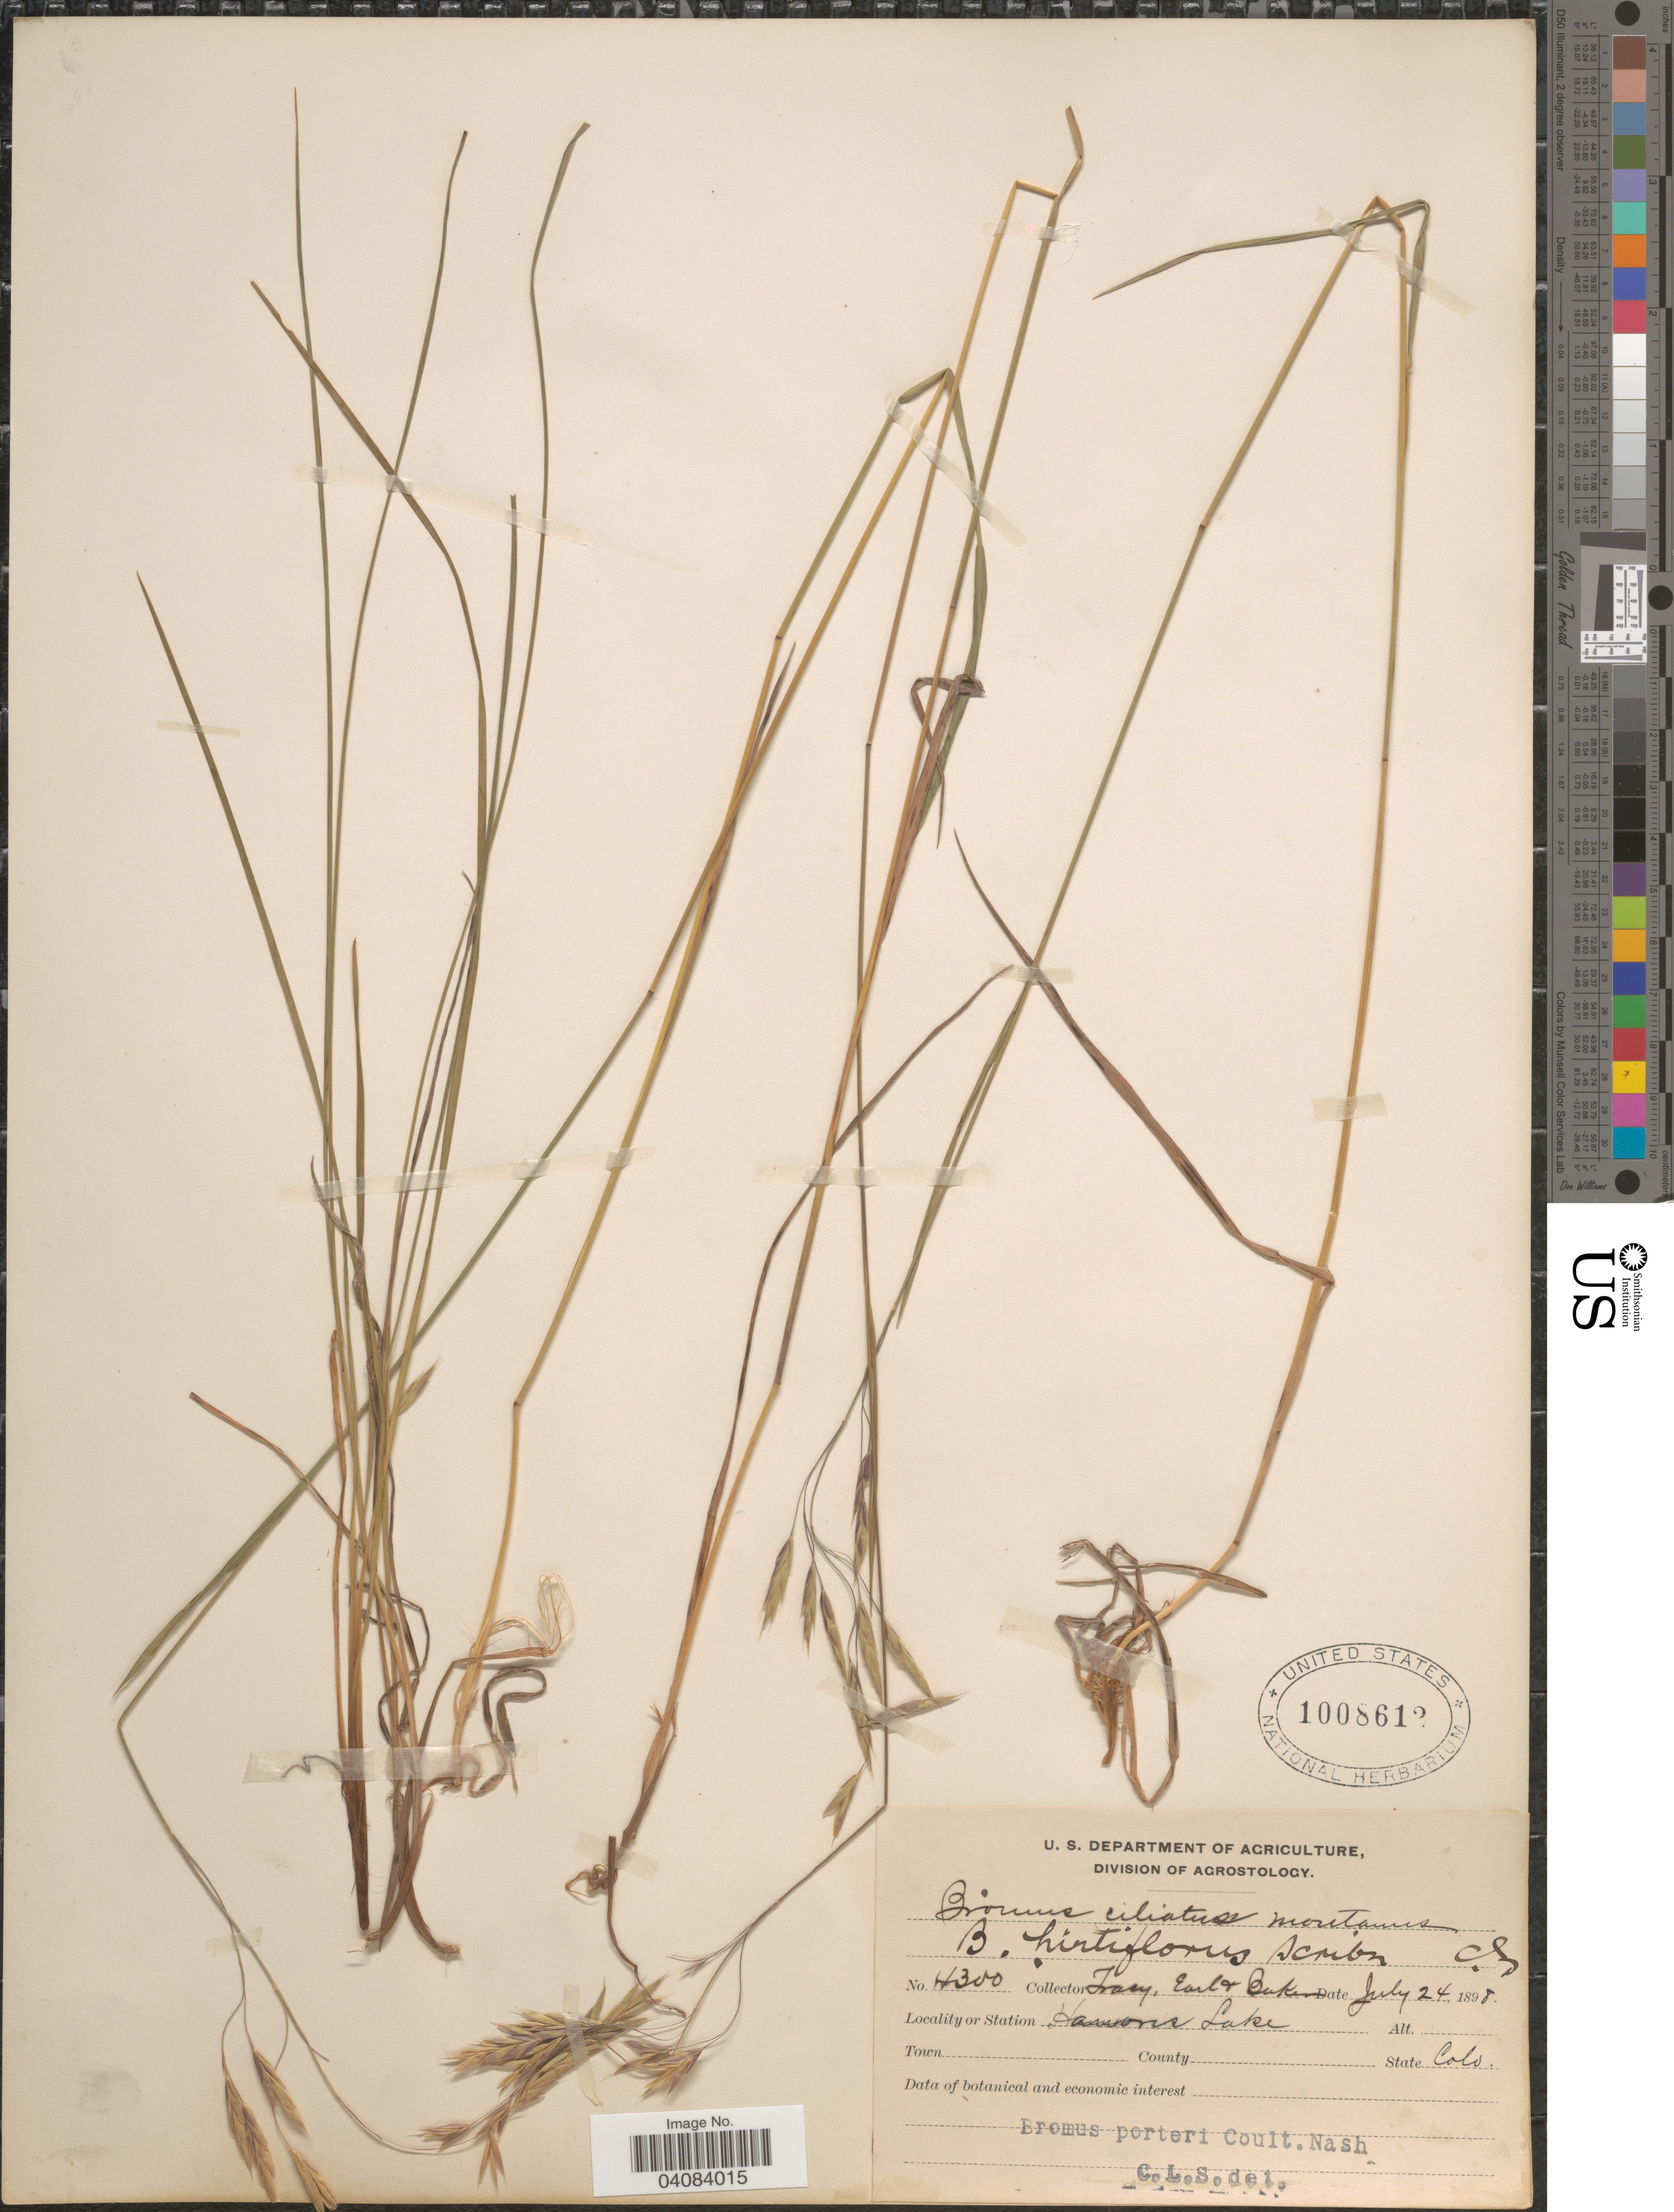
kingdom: Plantae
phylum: Tracheophyta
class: Liliopsida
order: Poales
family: Poaceae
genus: Bromus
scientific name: Bromus porteri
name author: (J.M. Coult.) Nash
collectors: -. Tracy, -. Earl & Baker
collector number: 4300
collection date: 1898-07-24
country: United States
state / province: Colorado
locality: Hansons Lake.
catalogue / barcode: US 1008612